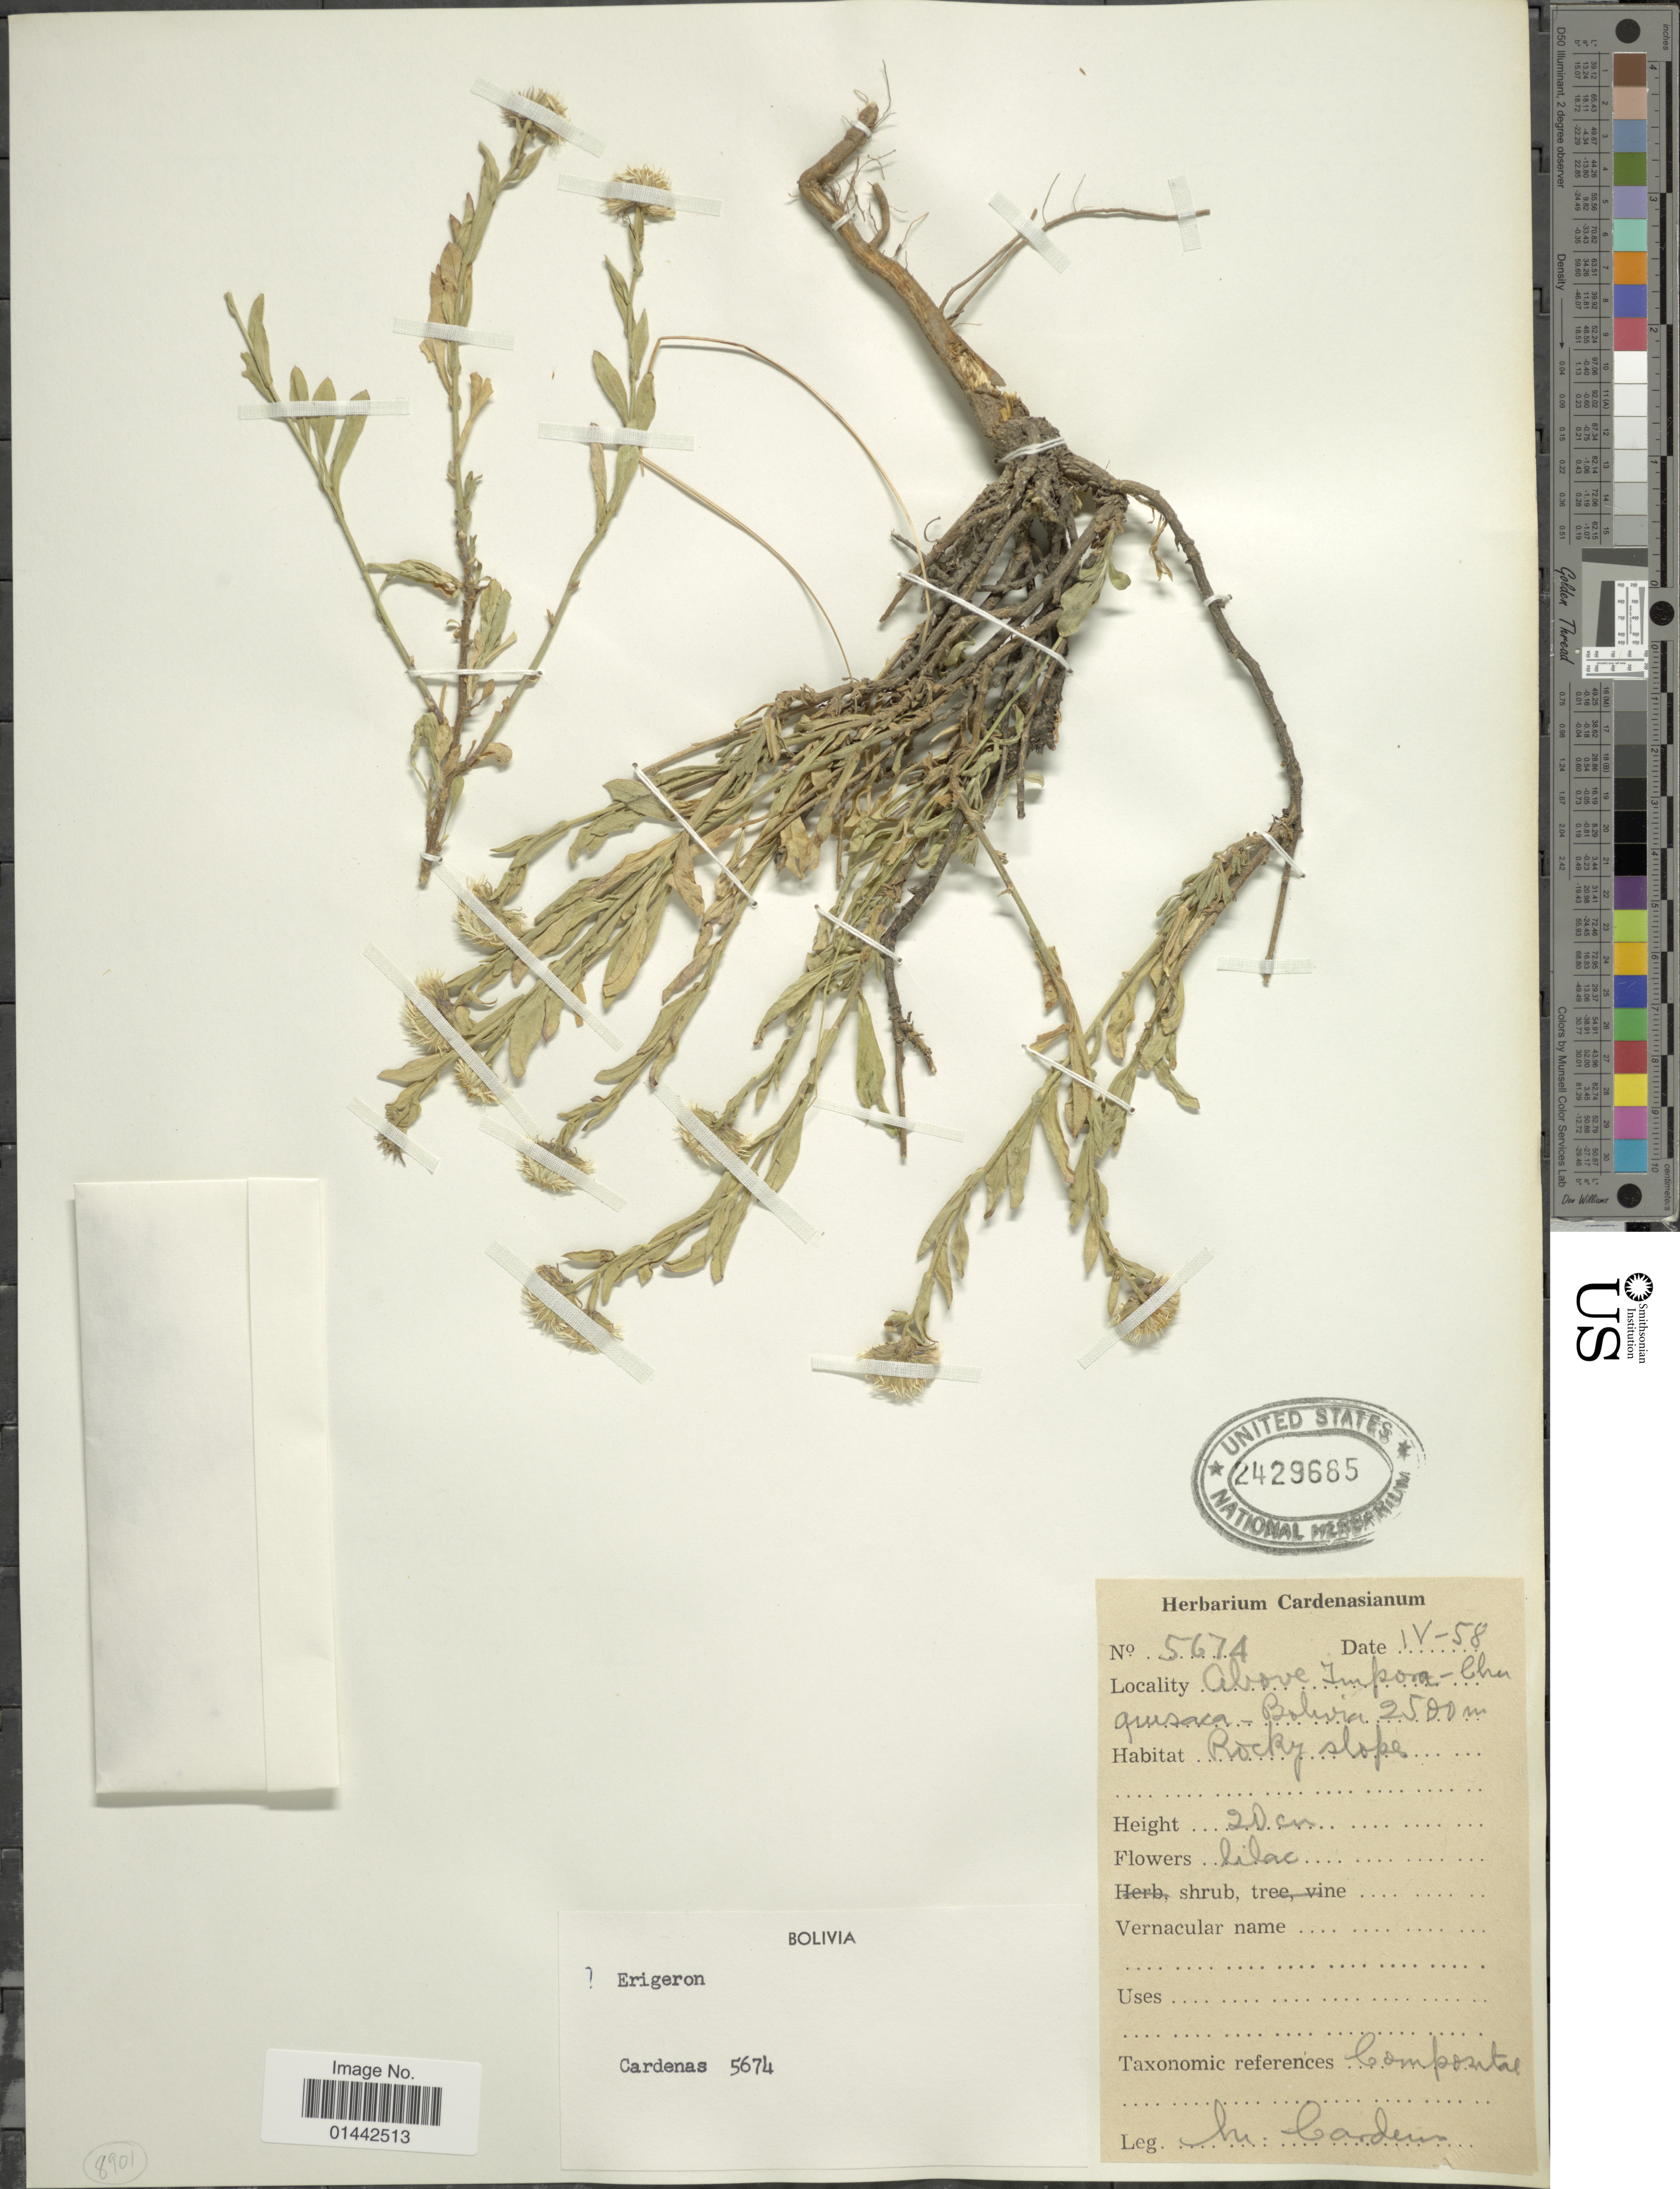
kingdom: Plantae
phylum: Tracheophyta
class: Magnoliopsida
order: Asterales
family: Asteraceae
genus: Erigeron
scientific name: Erigeron sp.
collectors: M. Cárdenas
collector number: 5674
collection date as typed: Transcribed d/m/y: /4/58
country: Bolivia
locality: Above Imposa-Chuquisaca, rocky slope.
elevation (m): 2500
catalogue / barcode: US 2429665